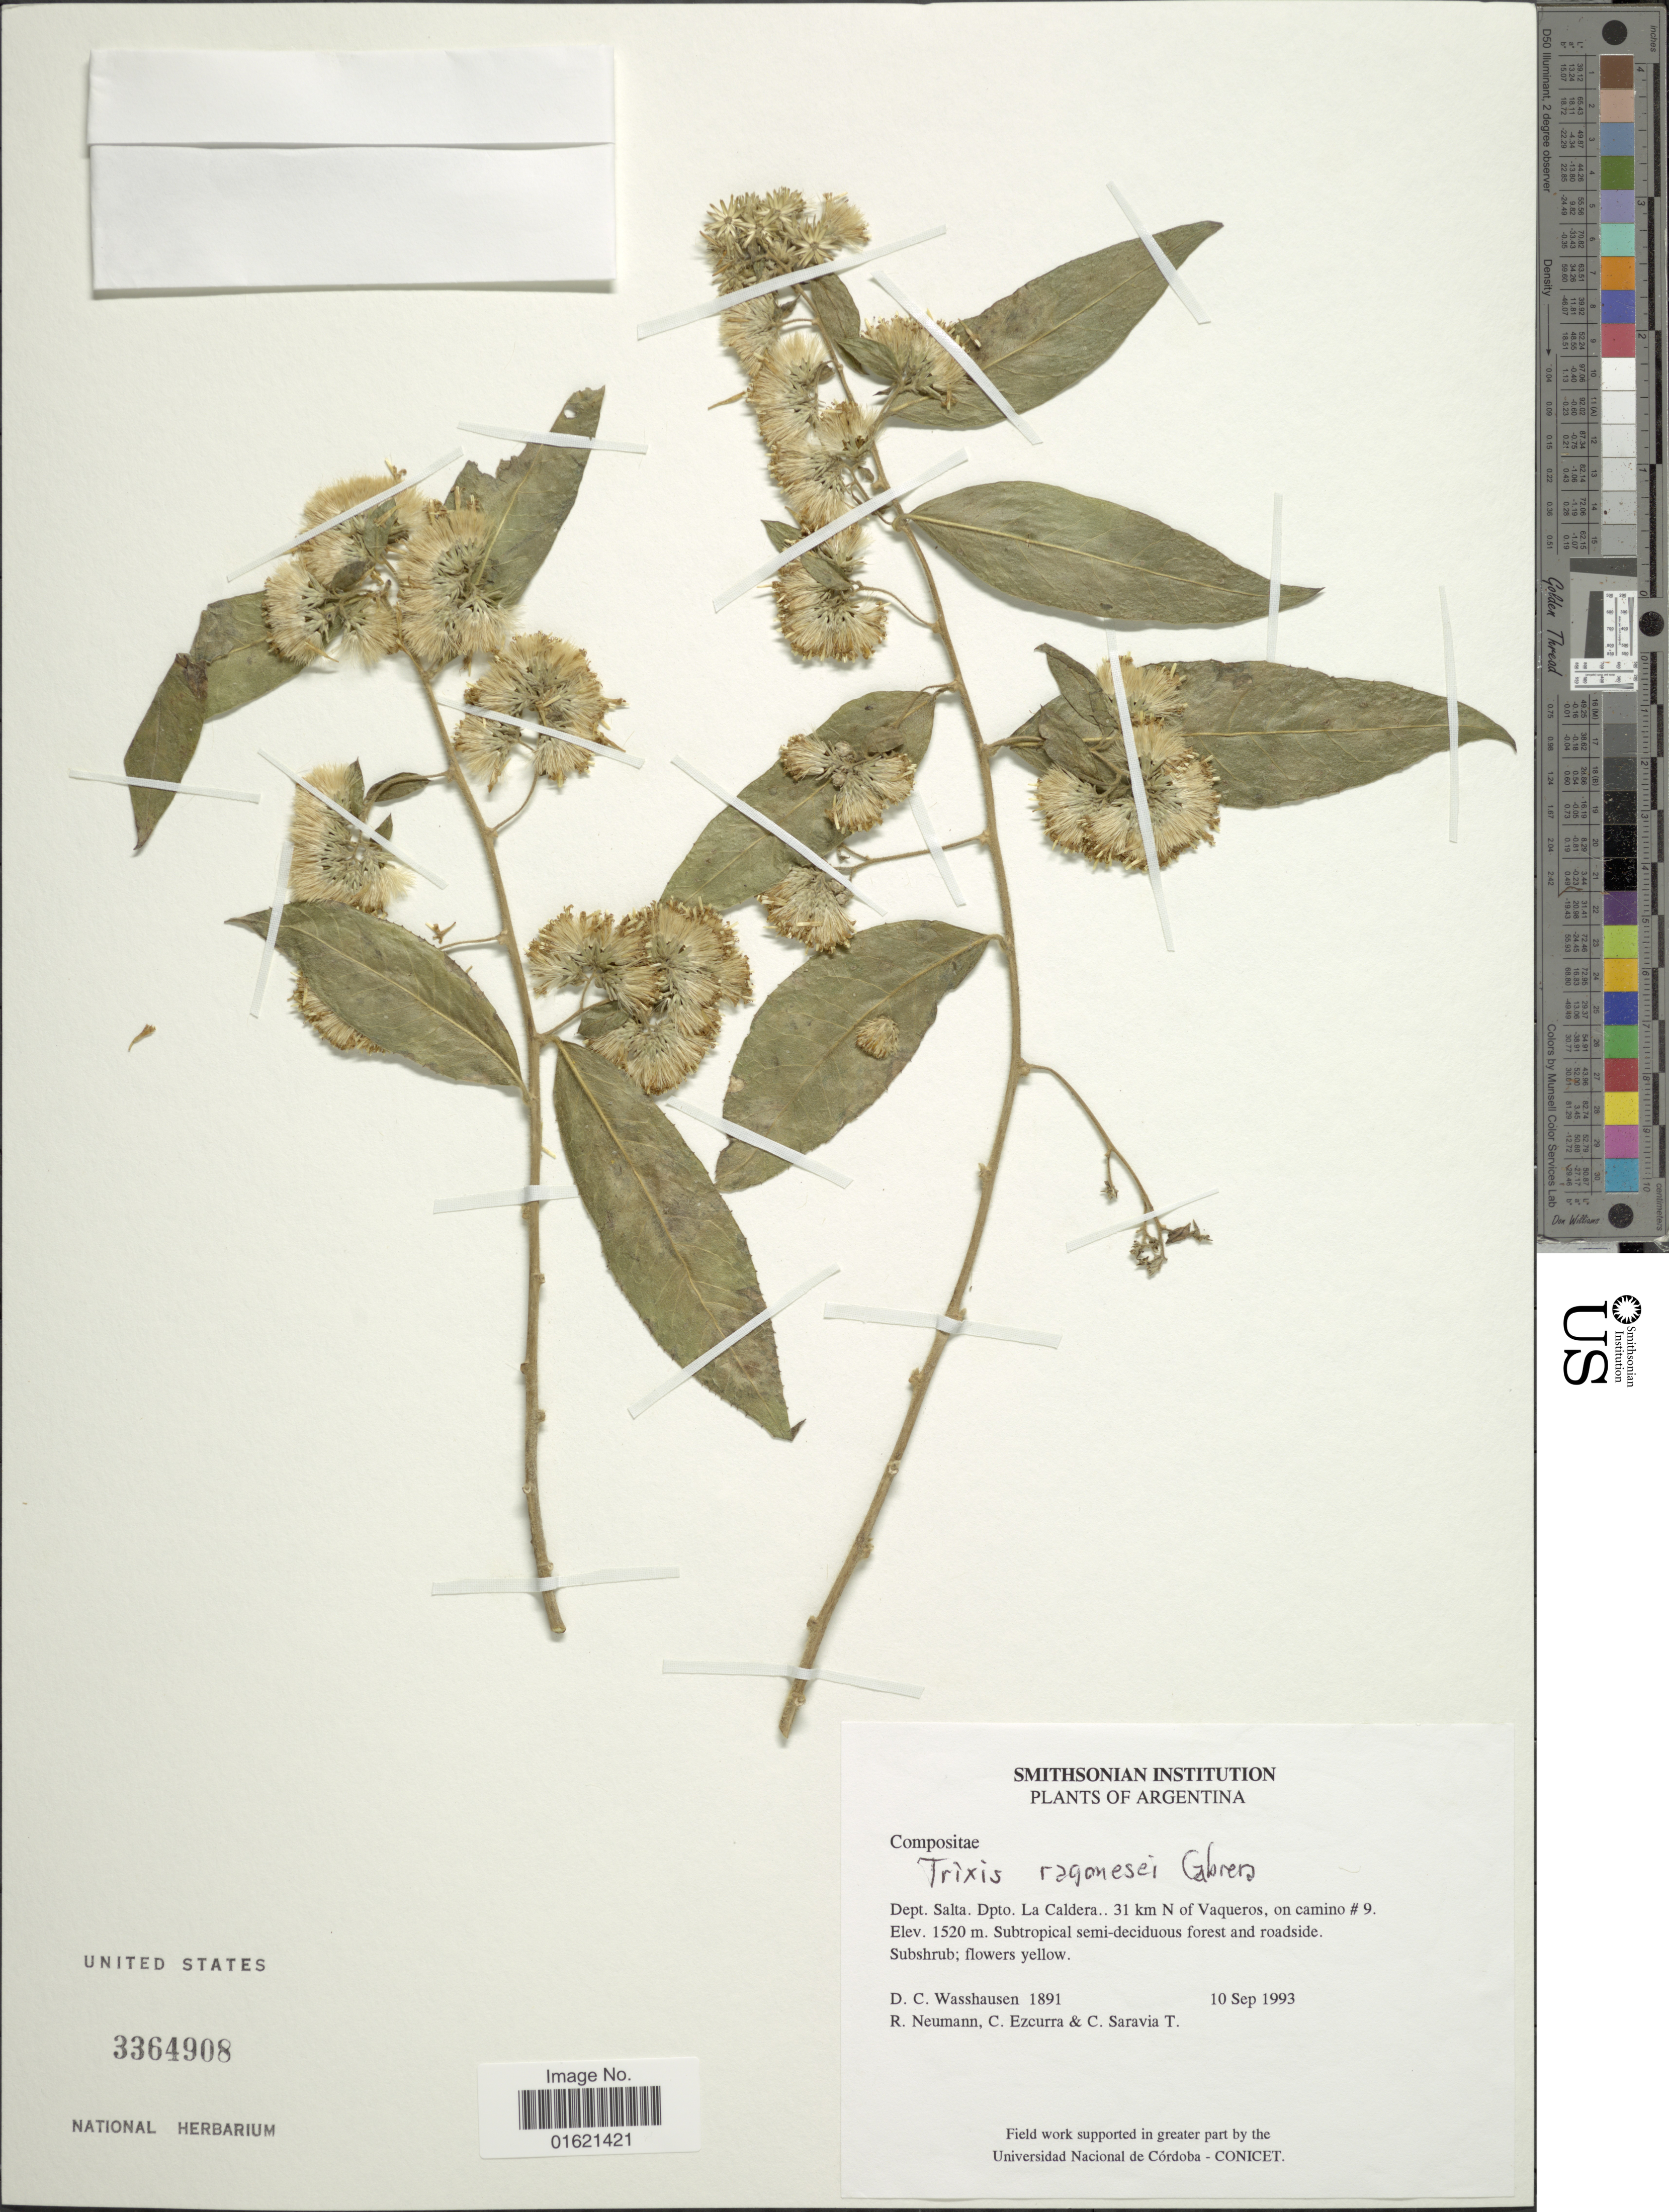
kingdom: Plantae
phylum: Tracheophyta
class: Magnoliopsida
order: Asterales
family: Asteraceae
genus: Trixis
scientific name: Trixis proustioides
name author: Hieron.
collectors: D. C. Wasshausen, R. Neumann, C. Ezcurra & C. Saravia T.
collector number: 1891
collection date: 1993-09-10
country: Argentina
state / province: Salta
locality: Dpto. La Caldera., 31 km N of Vaqueros, on camino #9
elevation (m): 1520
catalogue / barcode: US 3364908